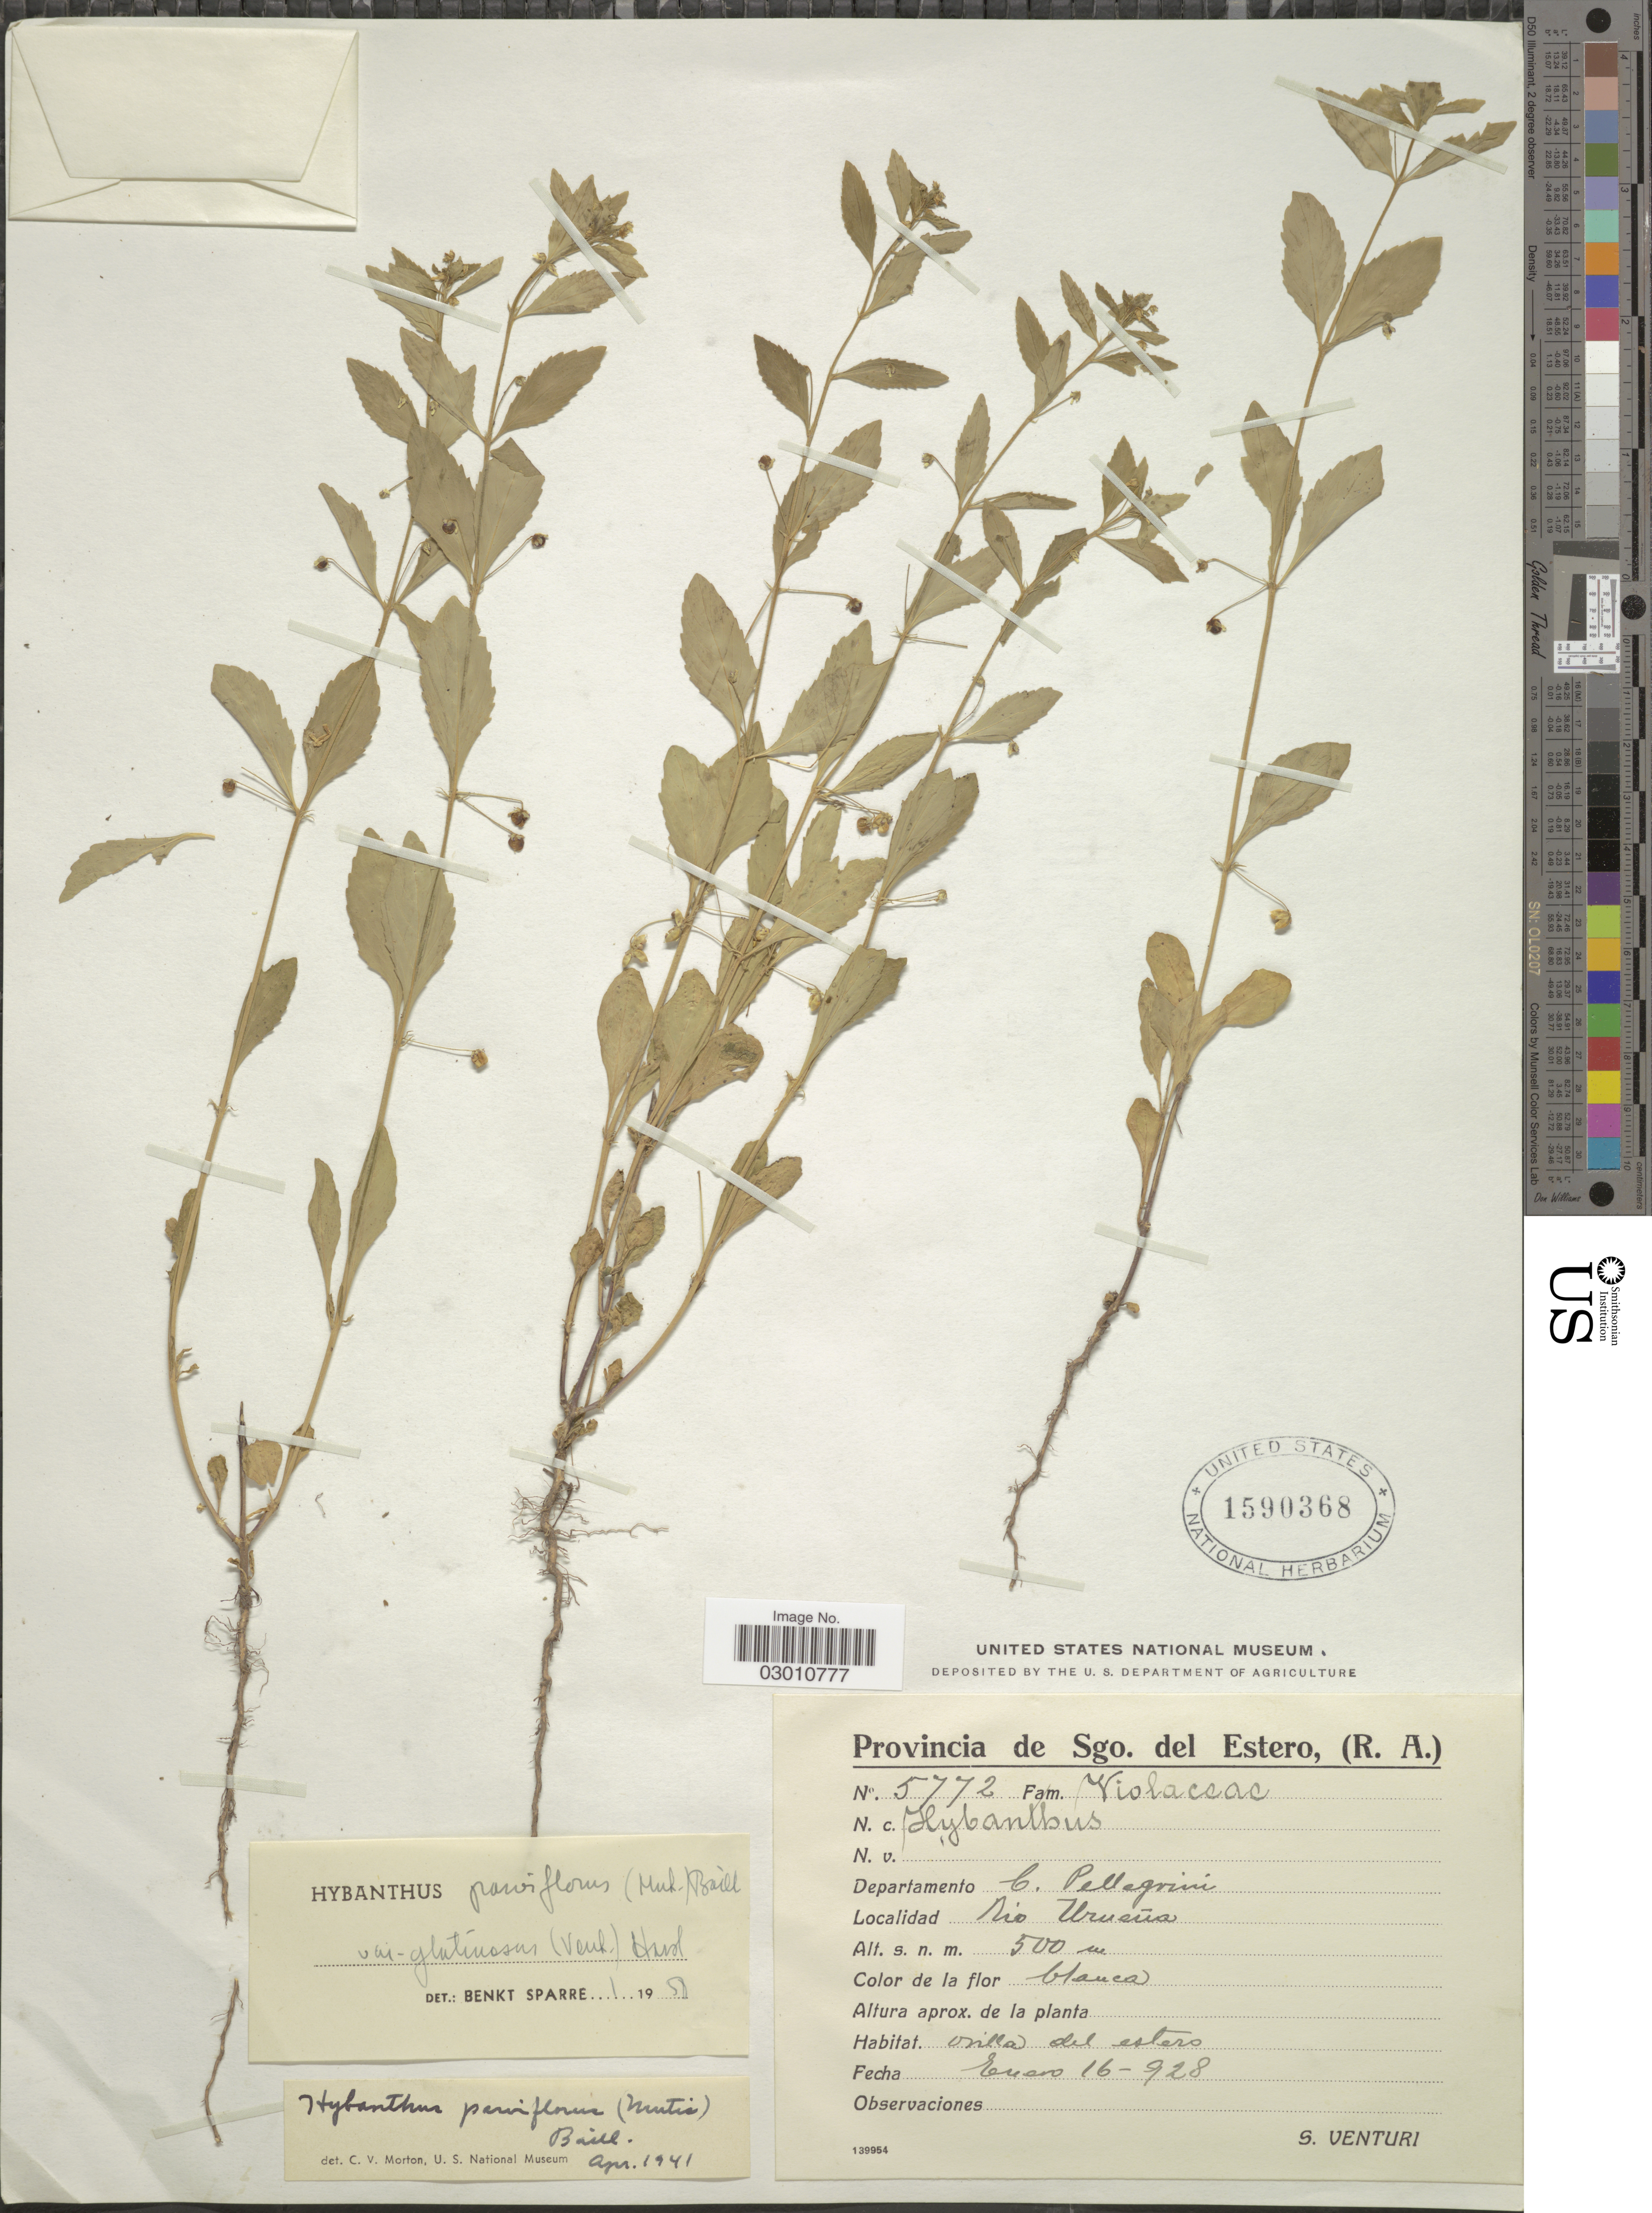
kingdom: Plantae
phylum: Tracheophyta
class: Magnoliopsida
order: Malpighiales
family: Violaceae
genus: Pombalia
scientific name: Pombalia parviflora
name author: (L. f.) Paula-Souza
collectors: S. Venturi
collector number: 5772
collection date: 1928-01-16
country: Argentina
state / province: Santiago del Estero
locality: (R.A.). Departamento C. Pellegrini. Rio Uruena.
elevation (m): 500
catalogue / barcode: US 1590368